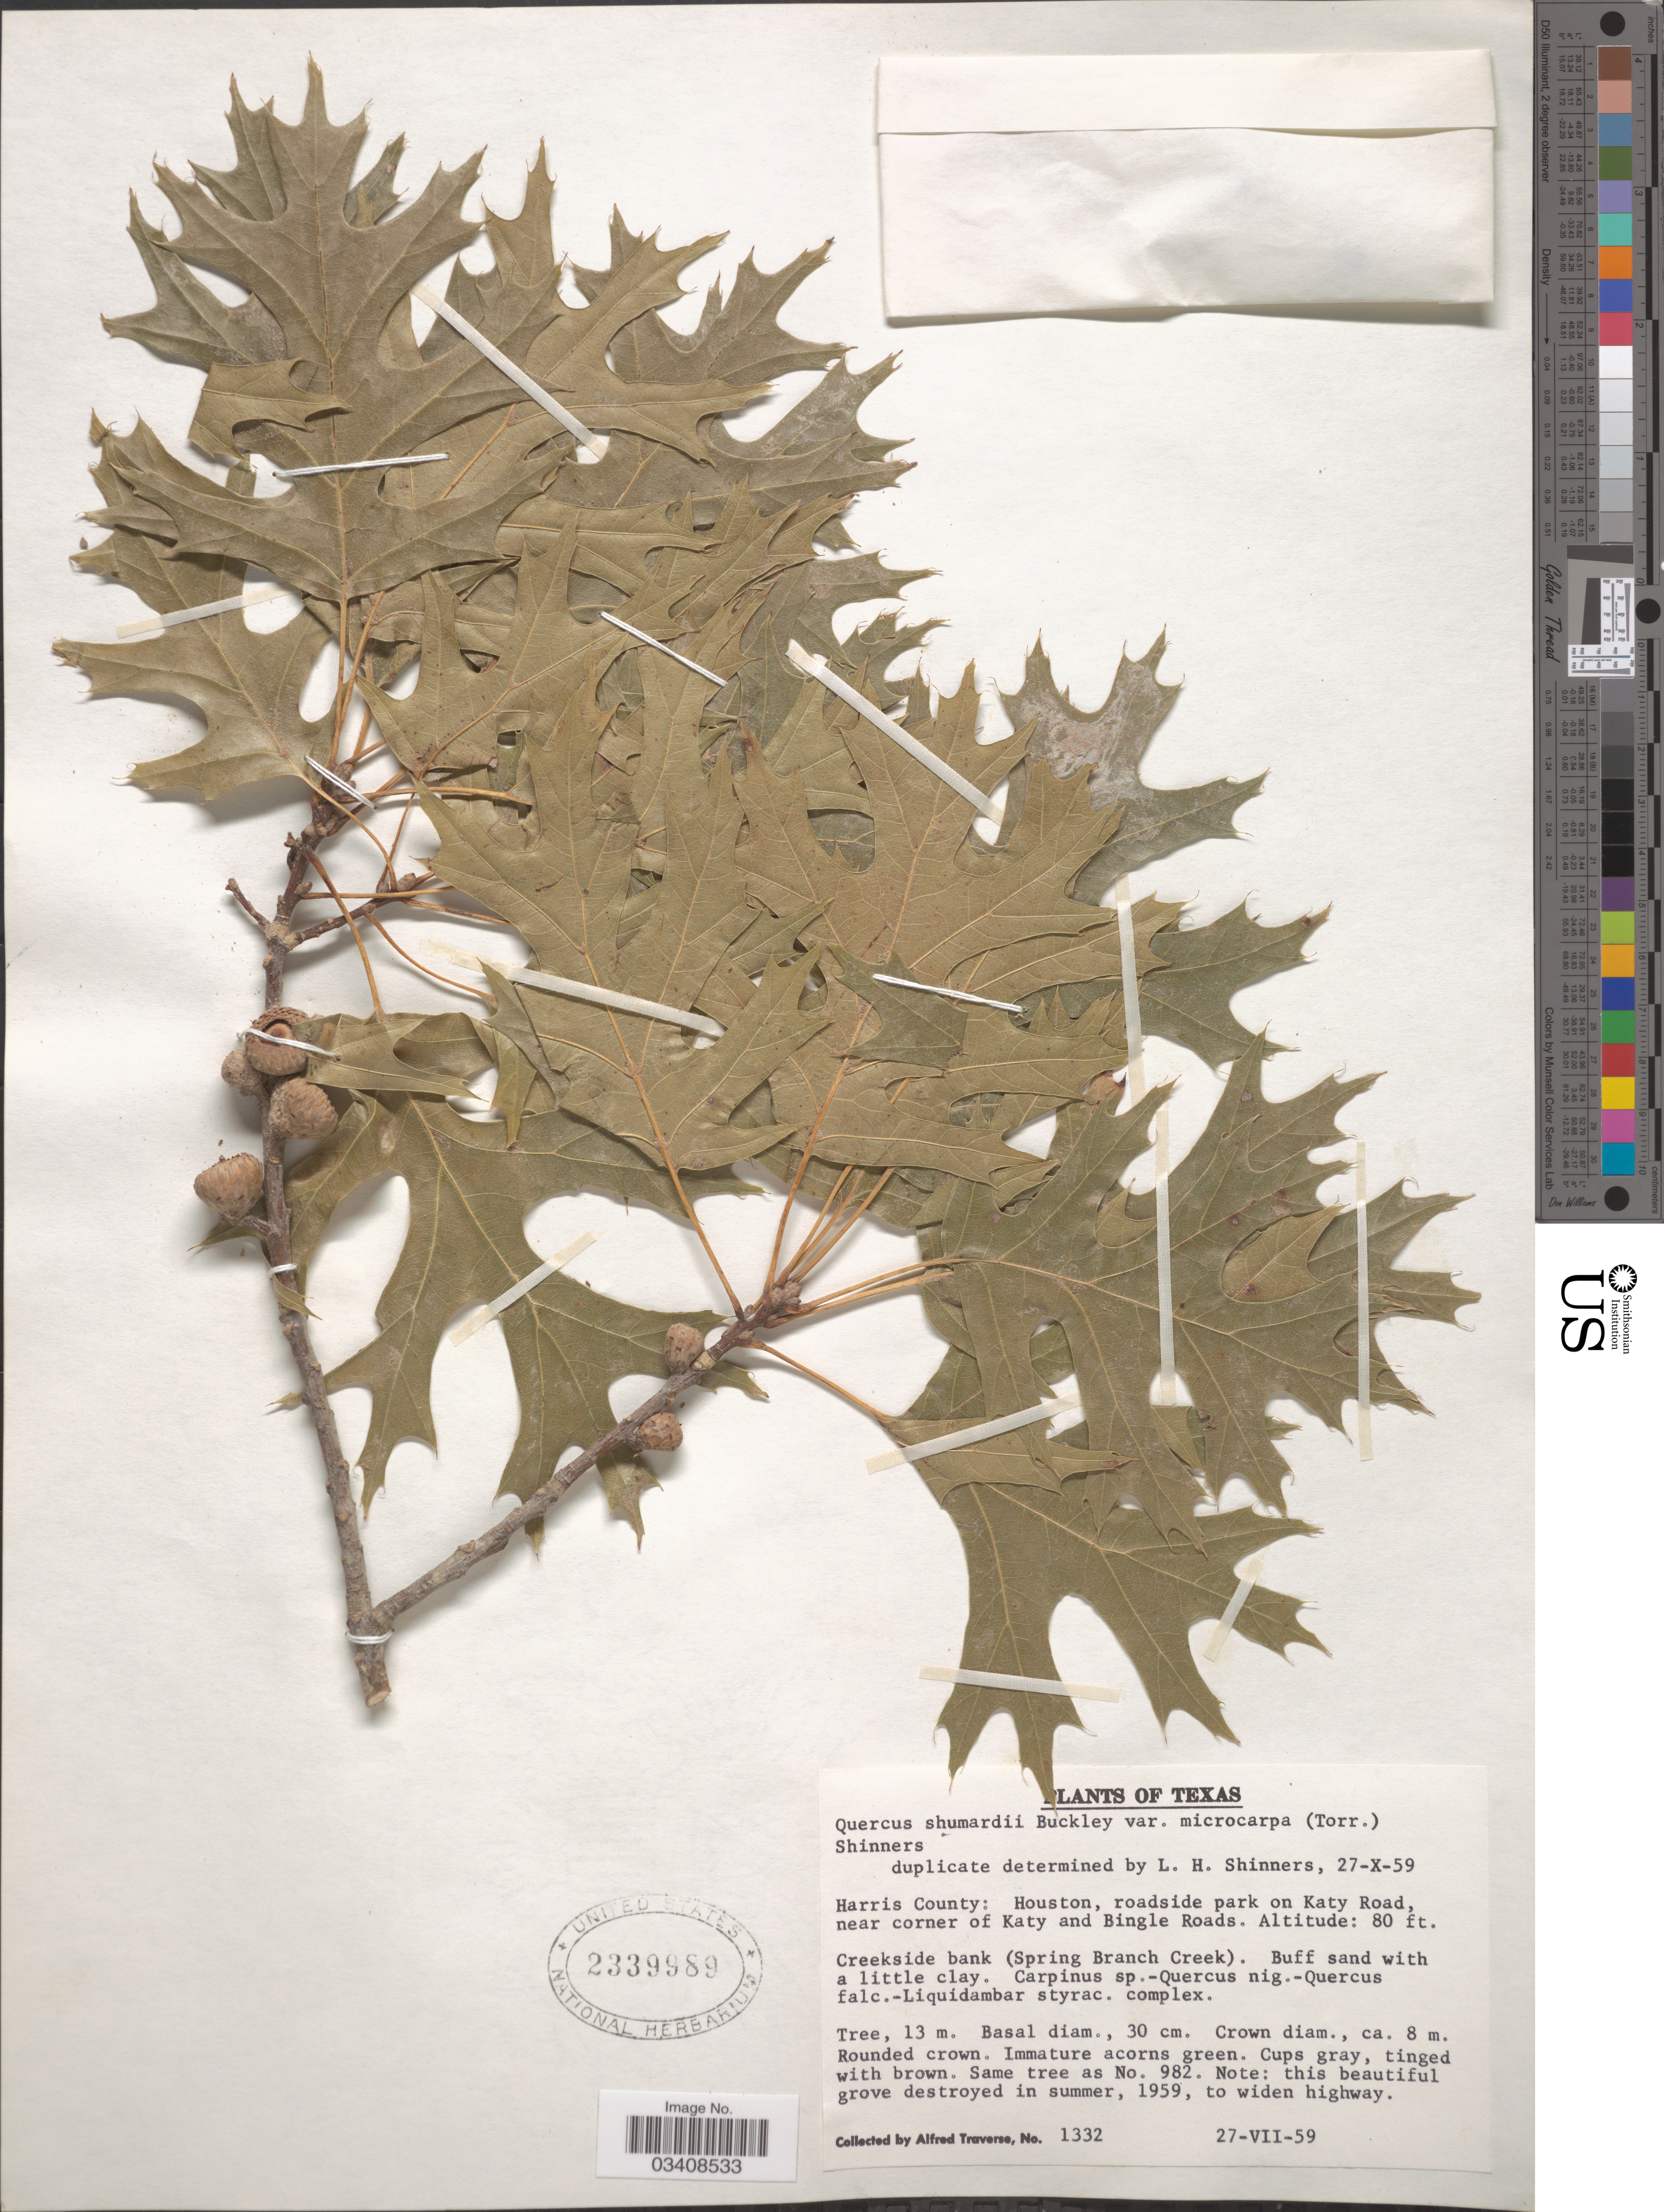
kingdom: Plantae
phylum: Tracheophyta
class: Magnoliopsida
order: Fagales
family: Fagaceae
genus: Quercus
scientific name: Quercus shumardii var. microcarpa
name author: (Torr.) Shinners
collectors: A. Traverse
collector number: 1332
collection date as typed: Transcribed d/m/y: 27/7/59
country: United States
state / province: Texas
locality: Harris County: Houston, roadside park on Katy Road, near corner of Katy and Bingle Roads. Creekside bank (Spring Branch Creek).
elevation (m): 24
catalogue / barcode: US 2339989